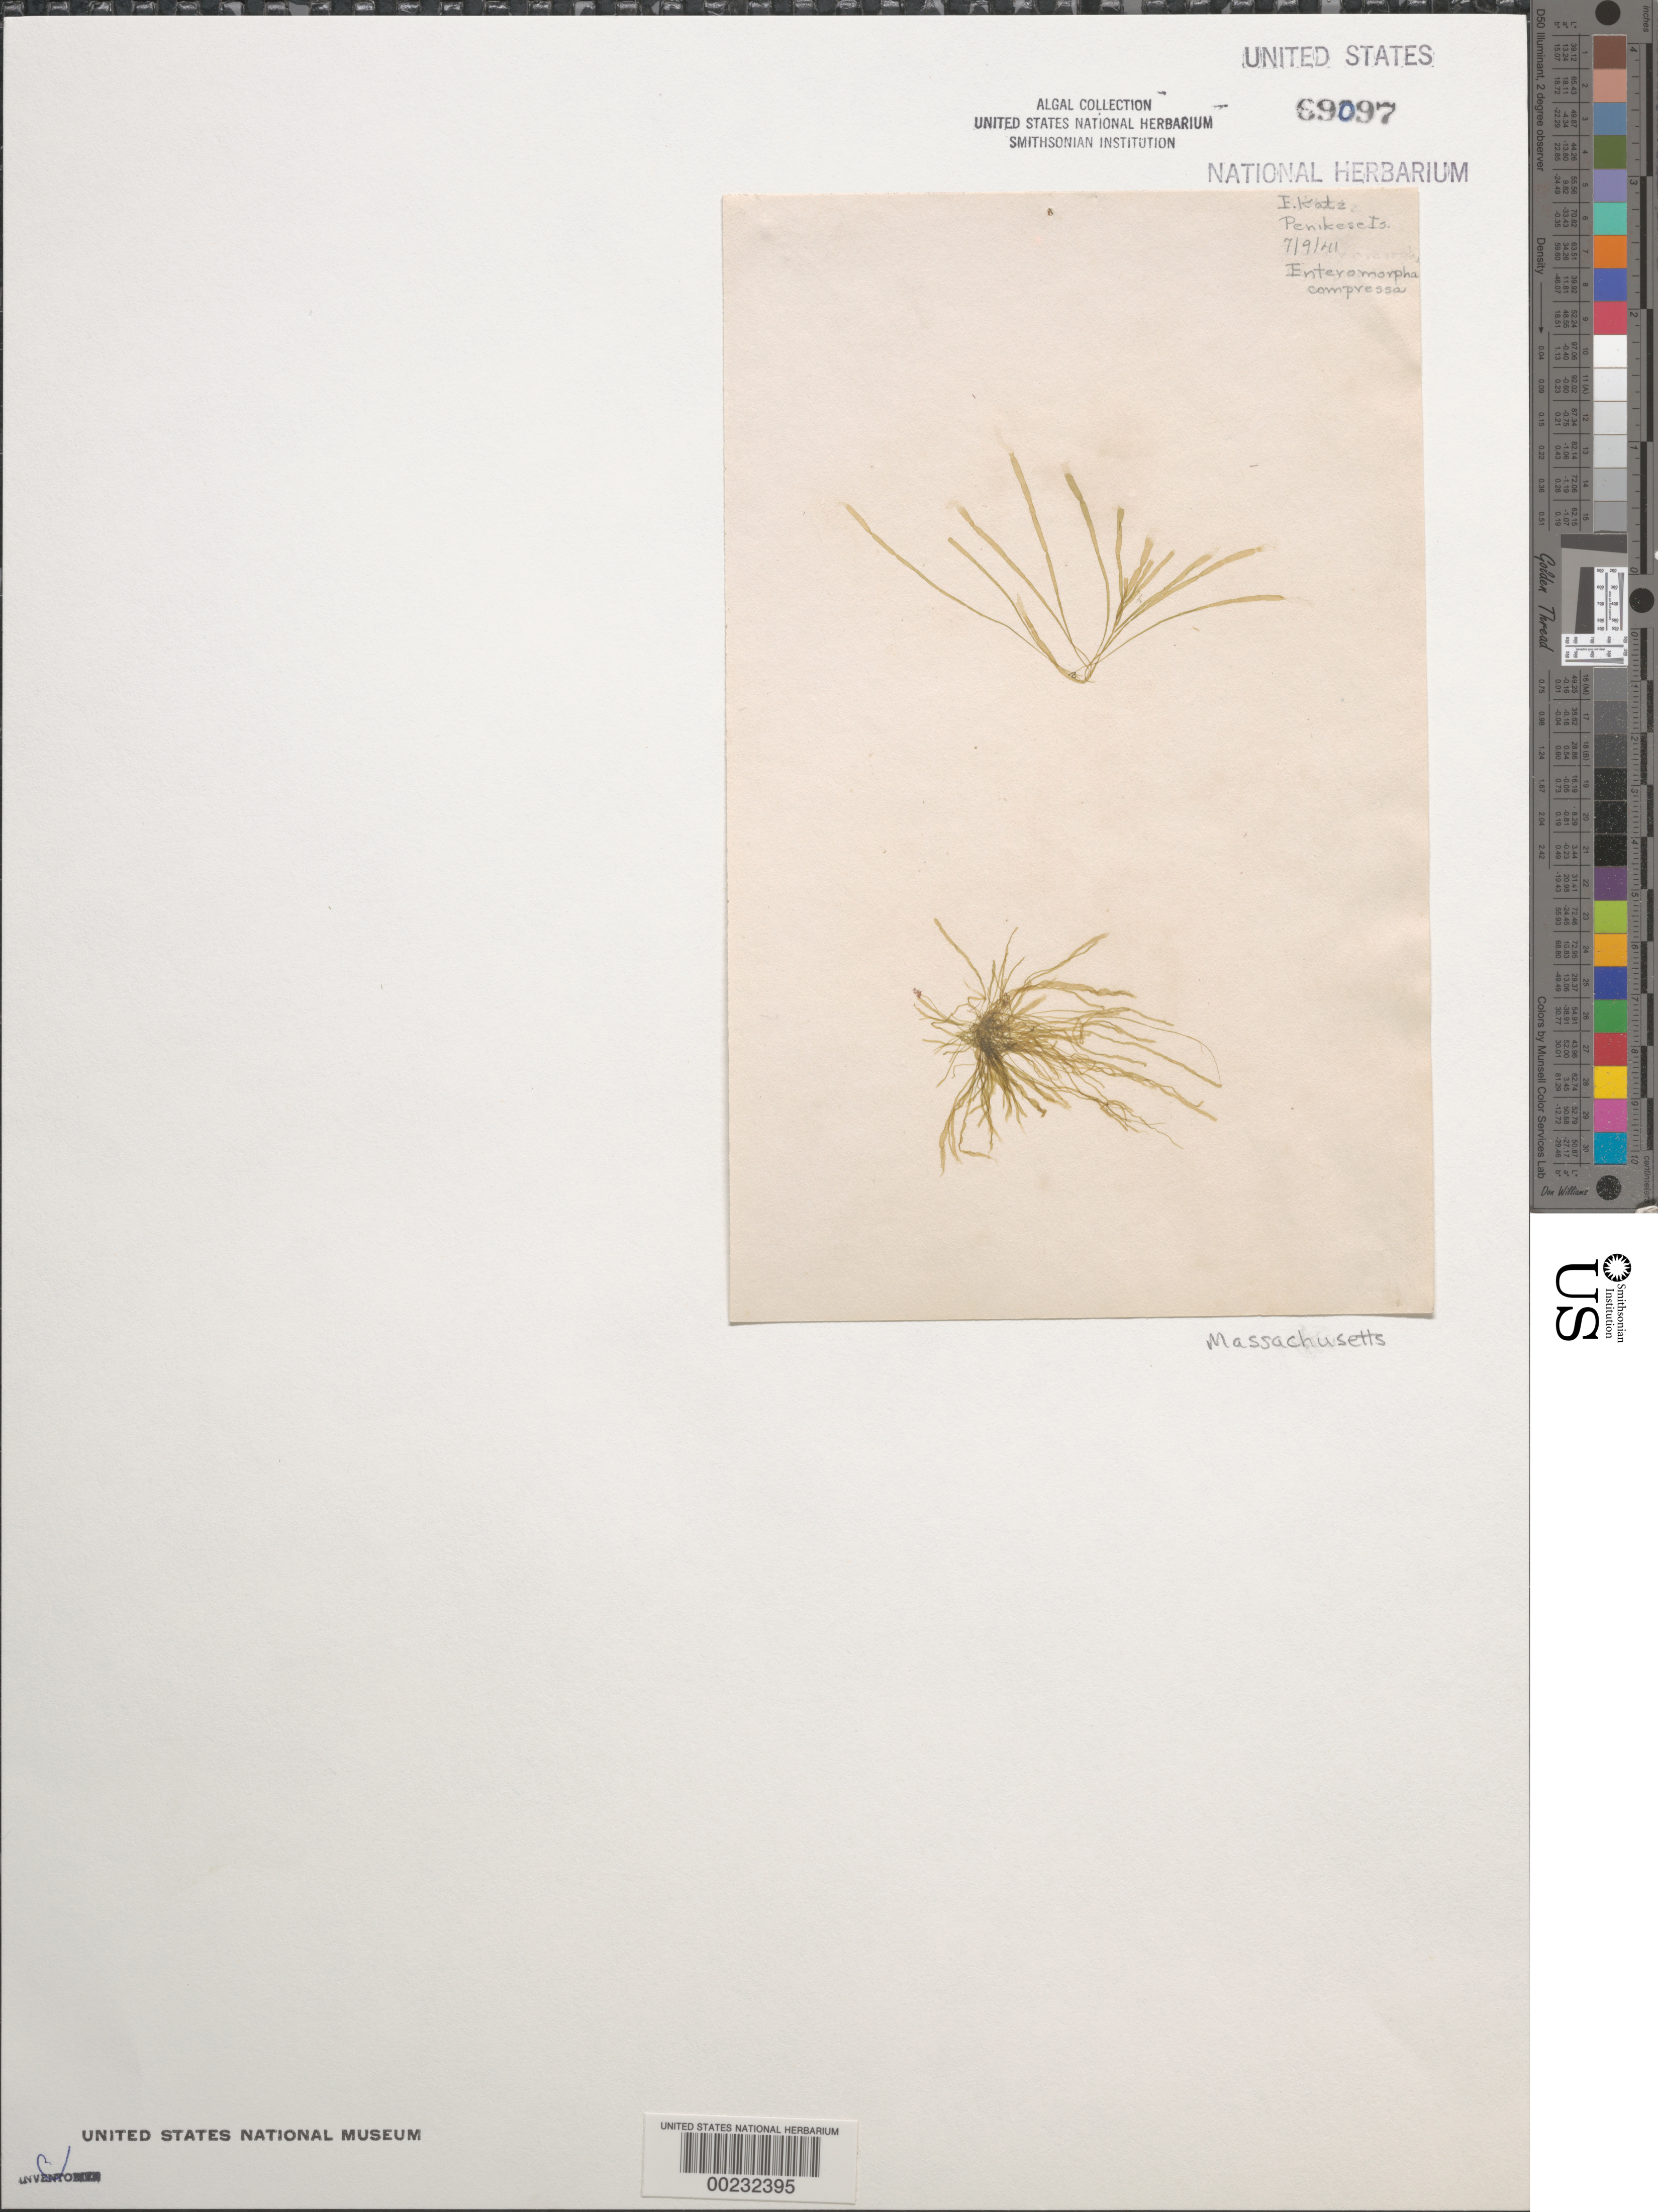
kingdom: Plantae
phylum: Chlorophyta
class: Ulvophyceae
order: Ulvales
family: Ulvaceae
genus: Ulva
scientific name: Ulva compressa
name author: L.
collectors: E. Katz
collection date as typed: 09 Jul 1941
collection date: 1941-07-09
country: United States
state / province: Massachusetts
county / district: Dukes County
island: Penikese Island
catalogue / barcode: US 69097